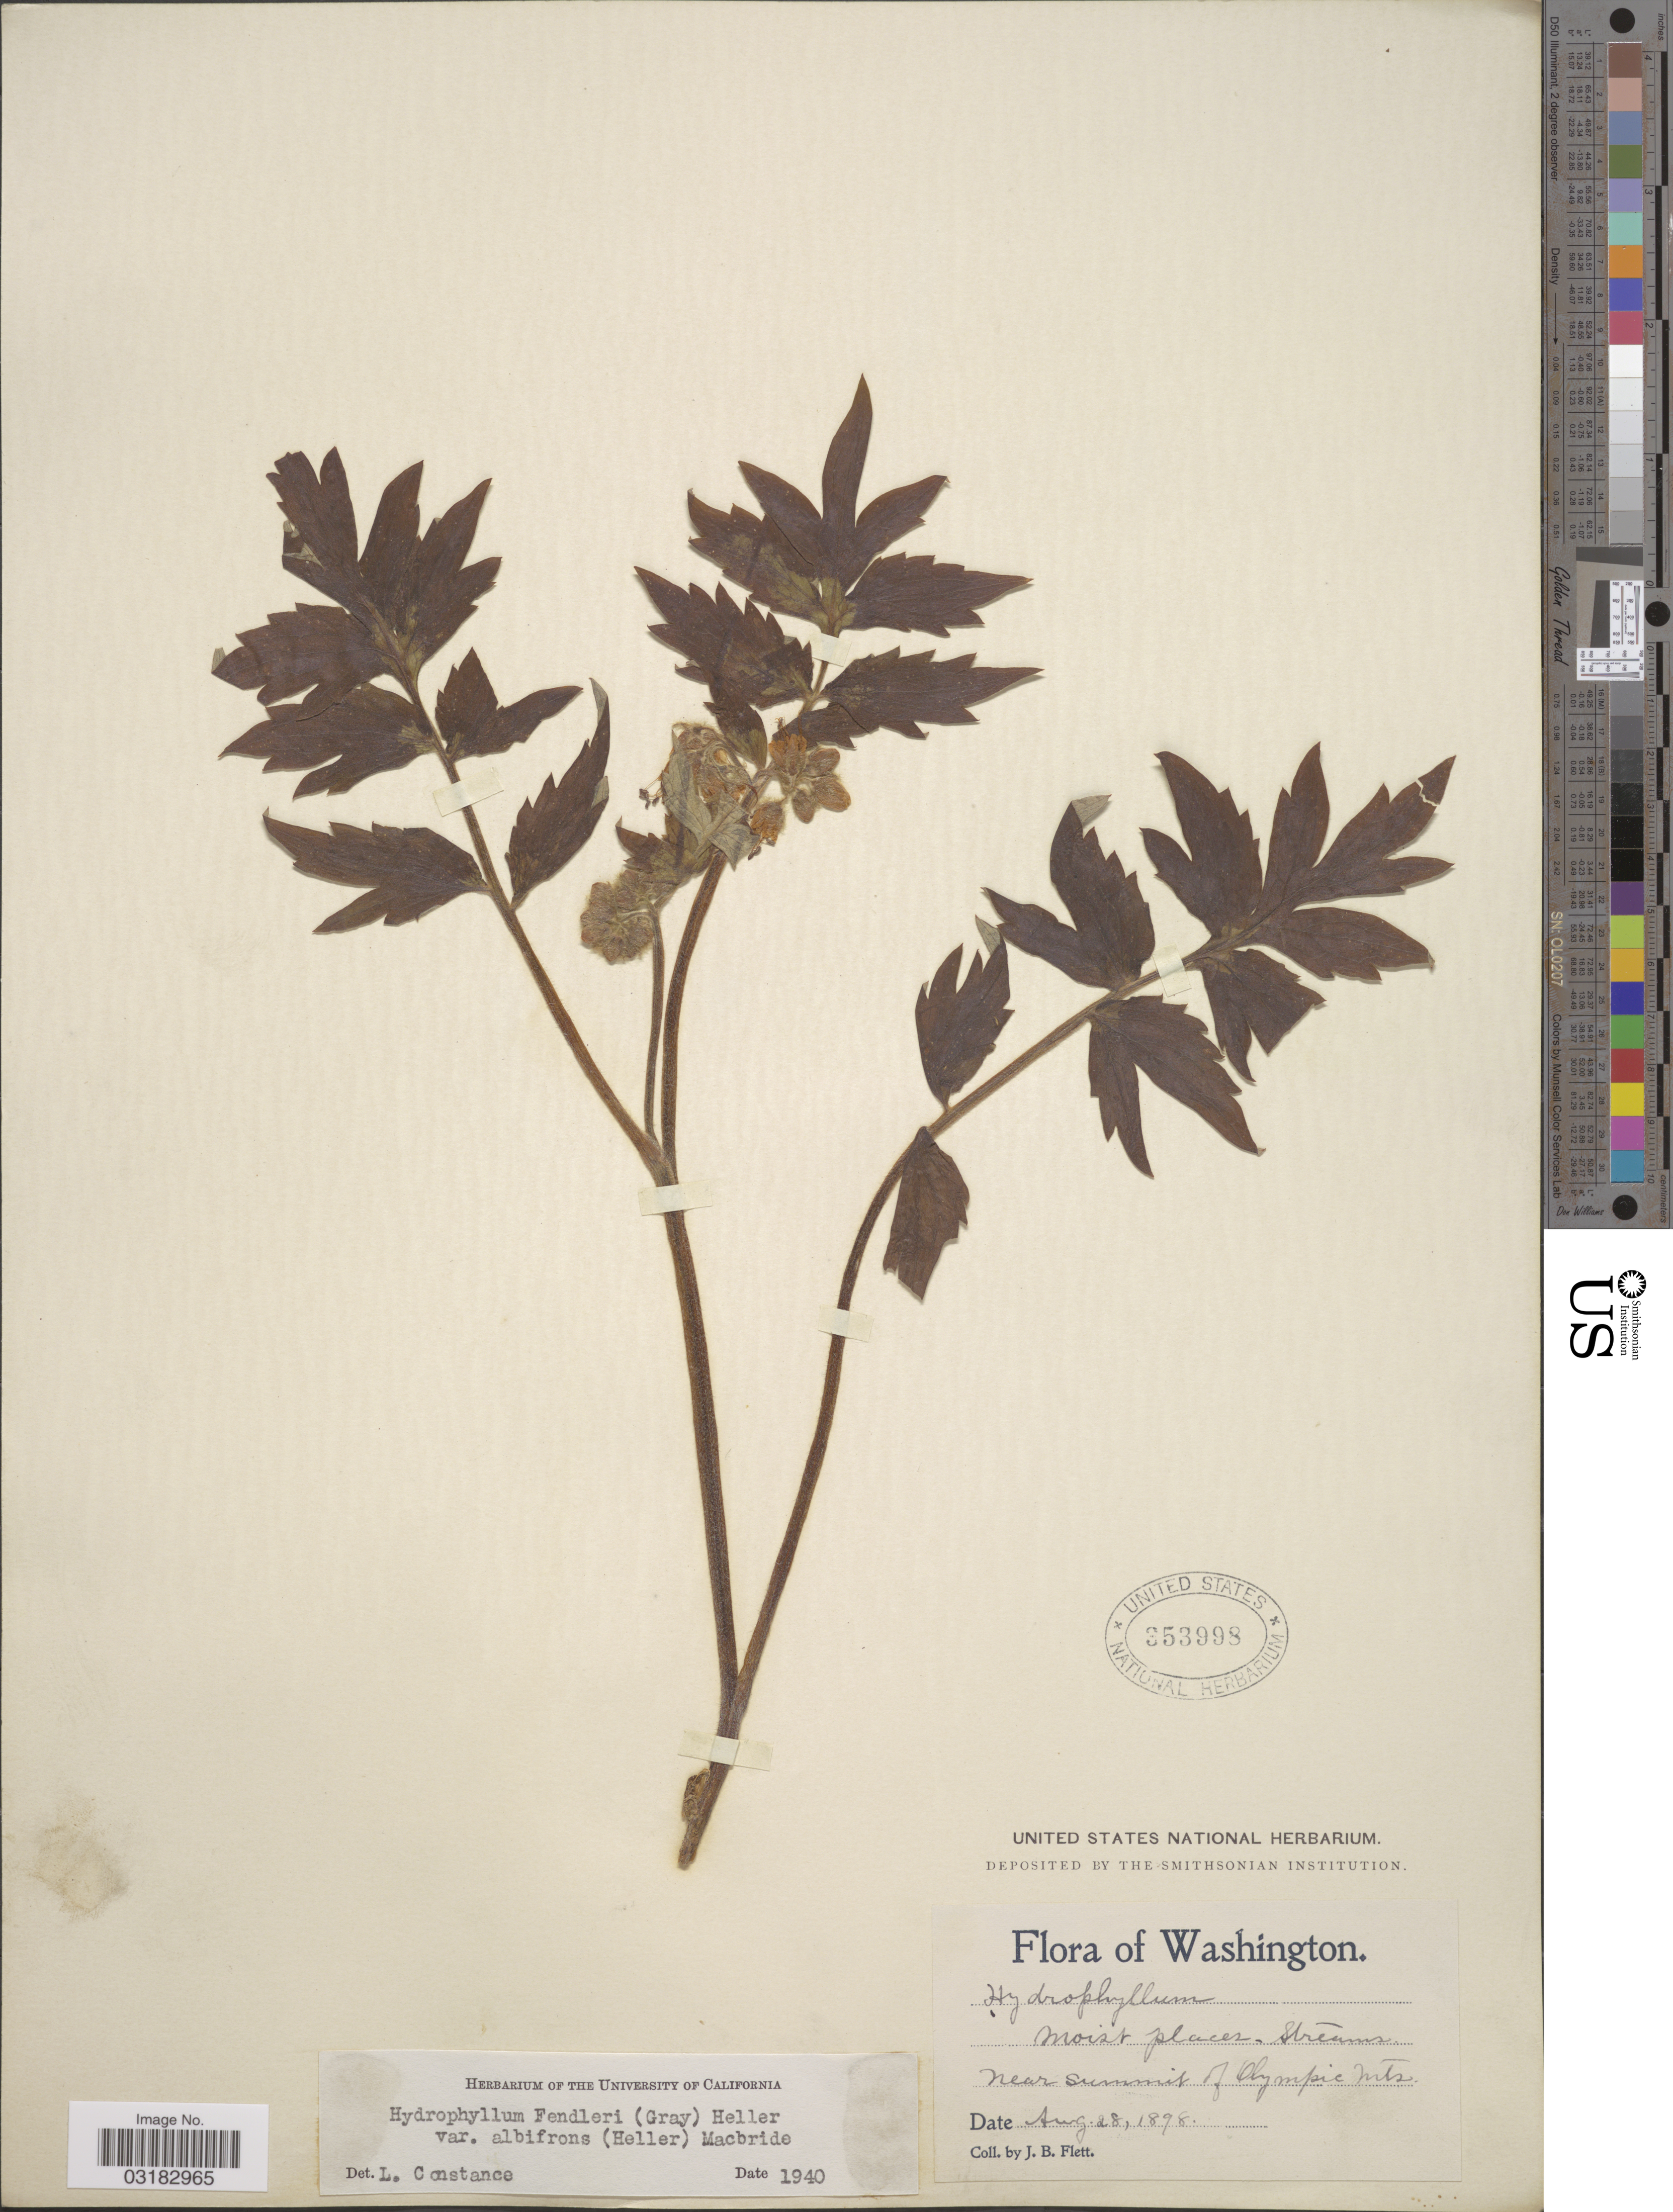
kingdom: Plantae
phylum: Tracheophyta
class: Magnoliopsida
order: Boraginales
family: Hydrophyllaceae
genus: Hydrophyllum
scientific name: Hydrophyllum fendleri var. albifrons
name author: (A. Heller) J.F. Macbr.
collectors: J. Flett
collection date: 1898-08-28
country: United States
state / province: Washington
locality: Near Summit of Olympic Mts.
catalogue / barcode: US 353998